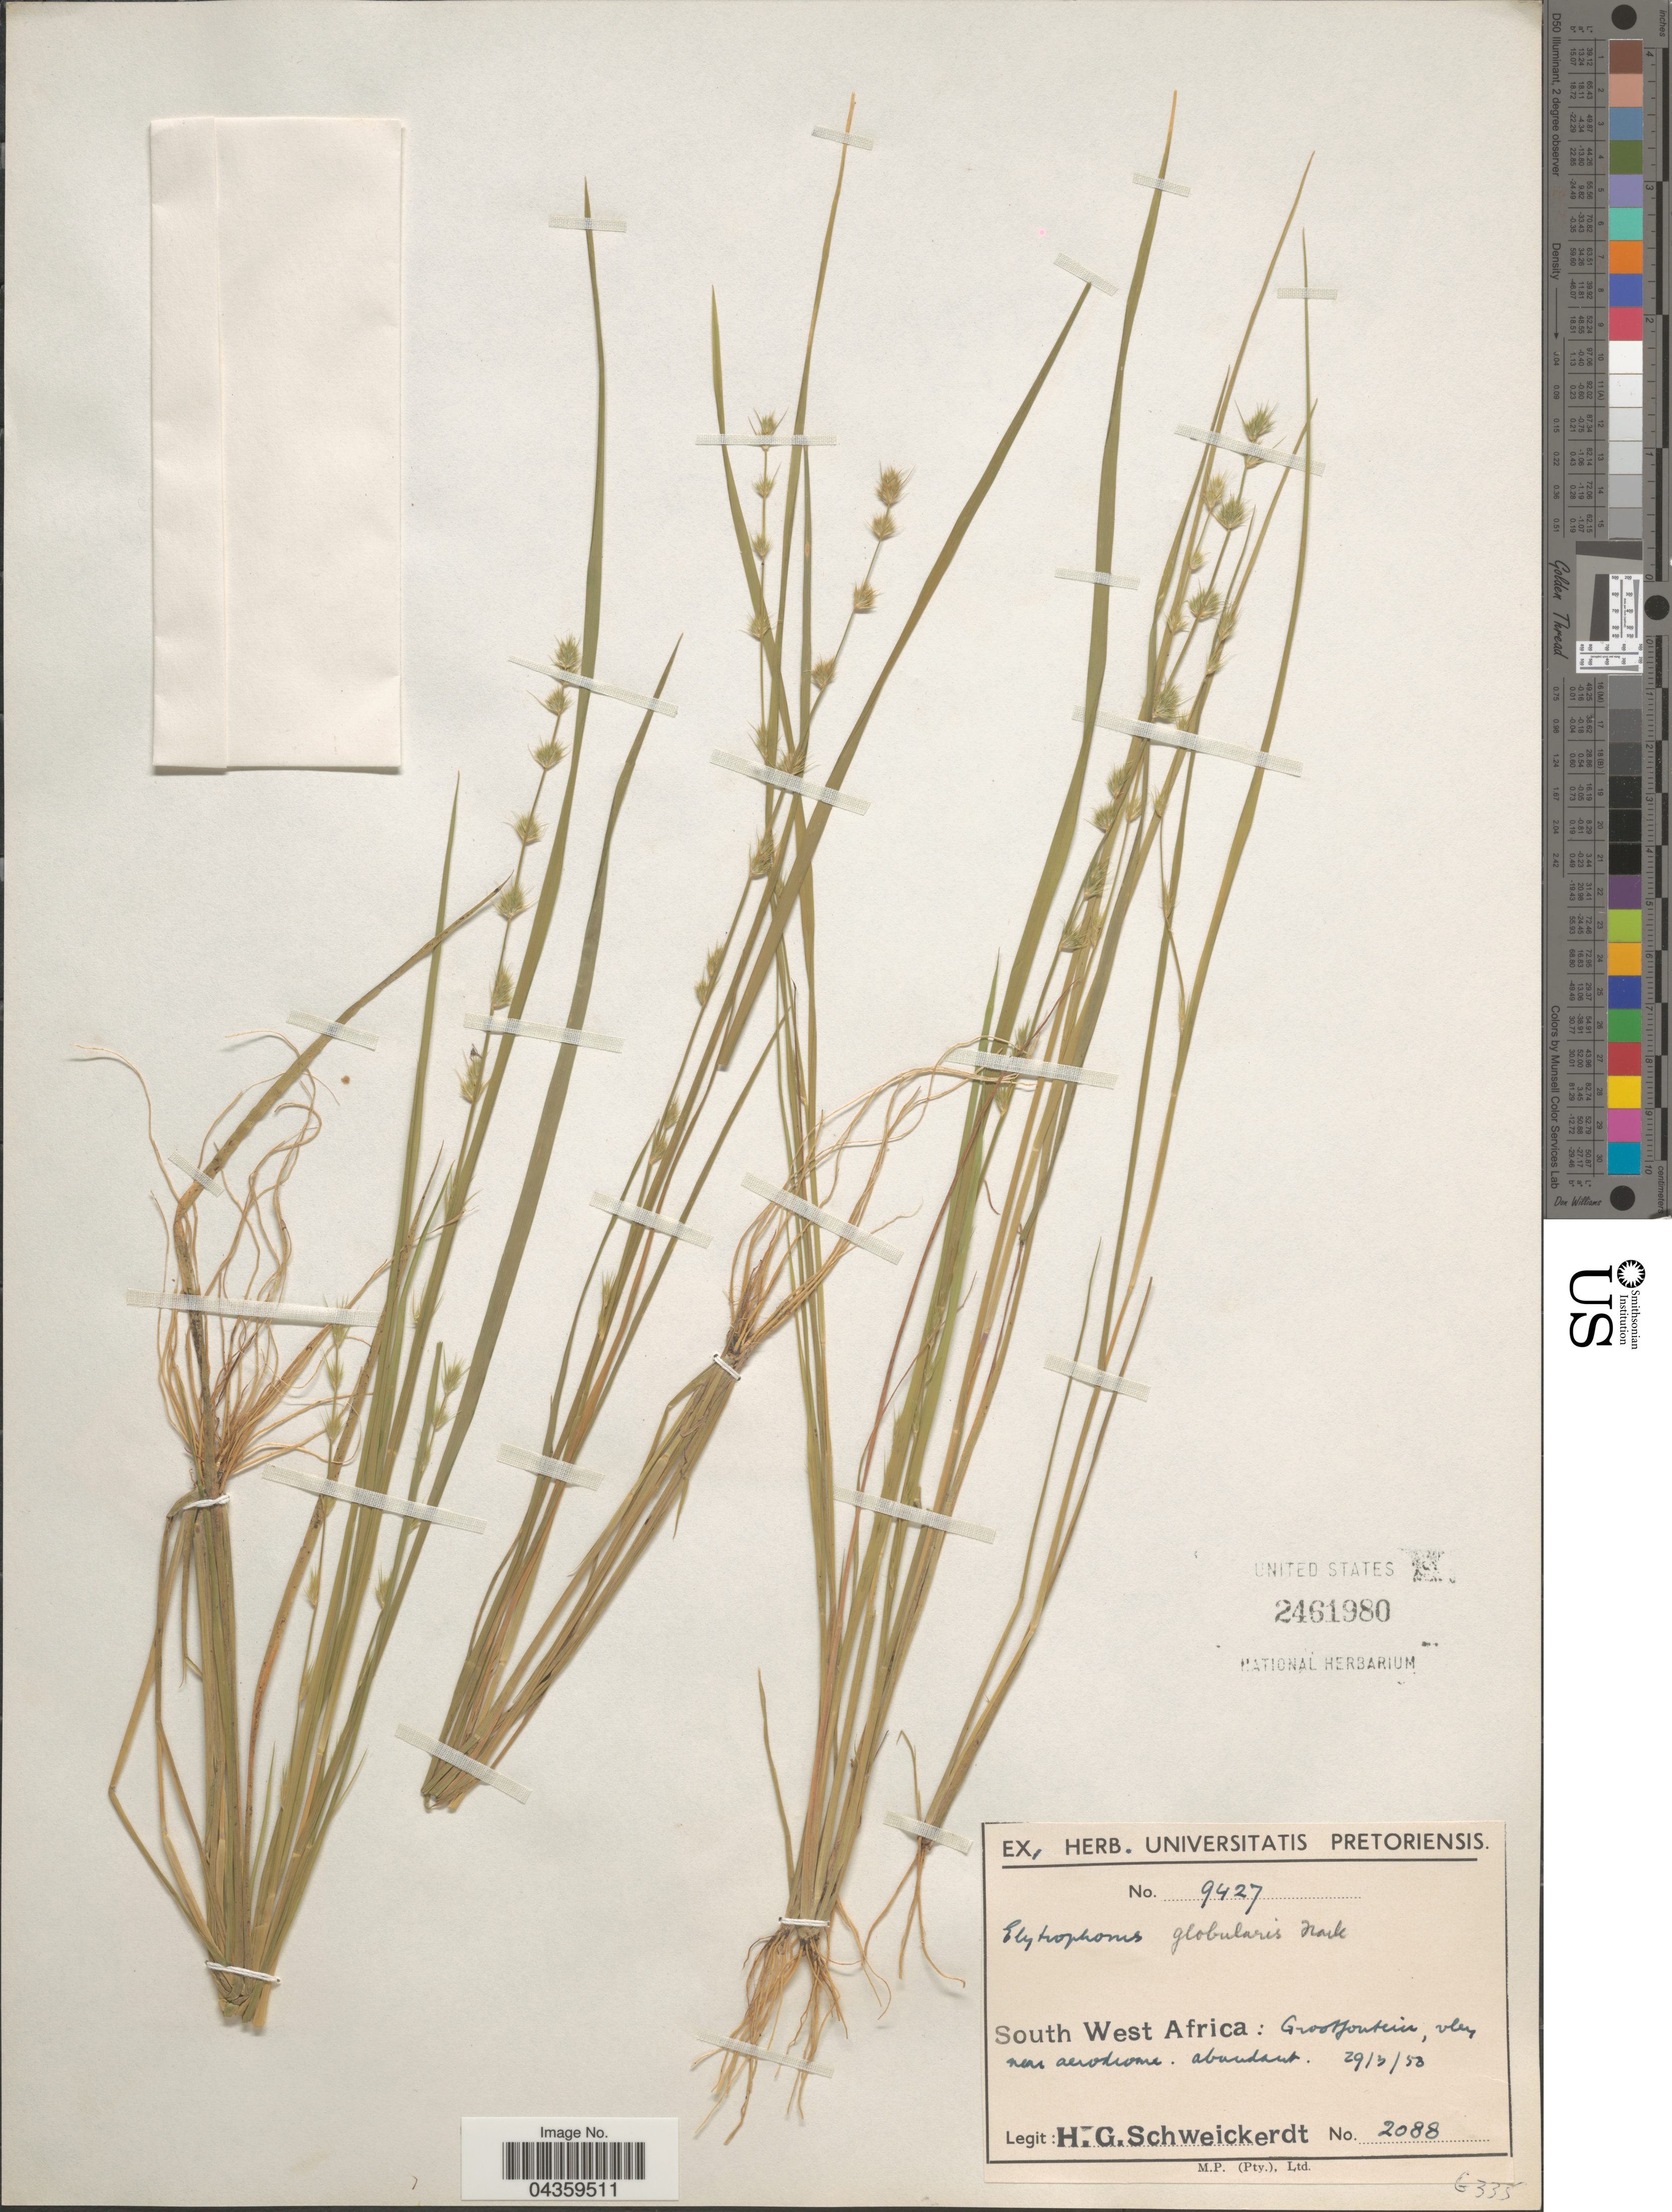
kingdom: Plantae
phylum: Tracheophyta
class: Liliopsida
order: Poales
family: Poaceae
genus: Elytrophorus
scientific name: Elytrophorus globularis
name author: Hack.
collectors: H. Schweickerdt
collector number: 2088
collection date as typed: Transcribed d/m/y: 29/3/50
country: Namibia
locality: South West Africa: Grootfontein , vley near aerodrome.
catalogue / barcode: US 2461980